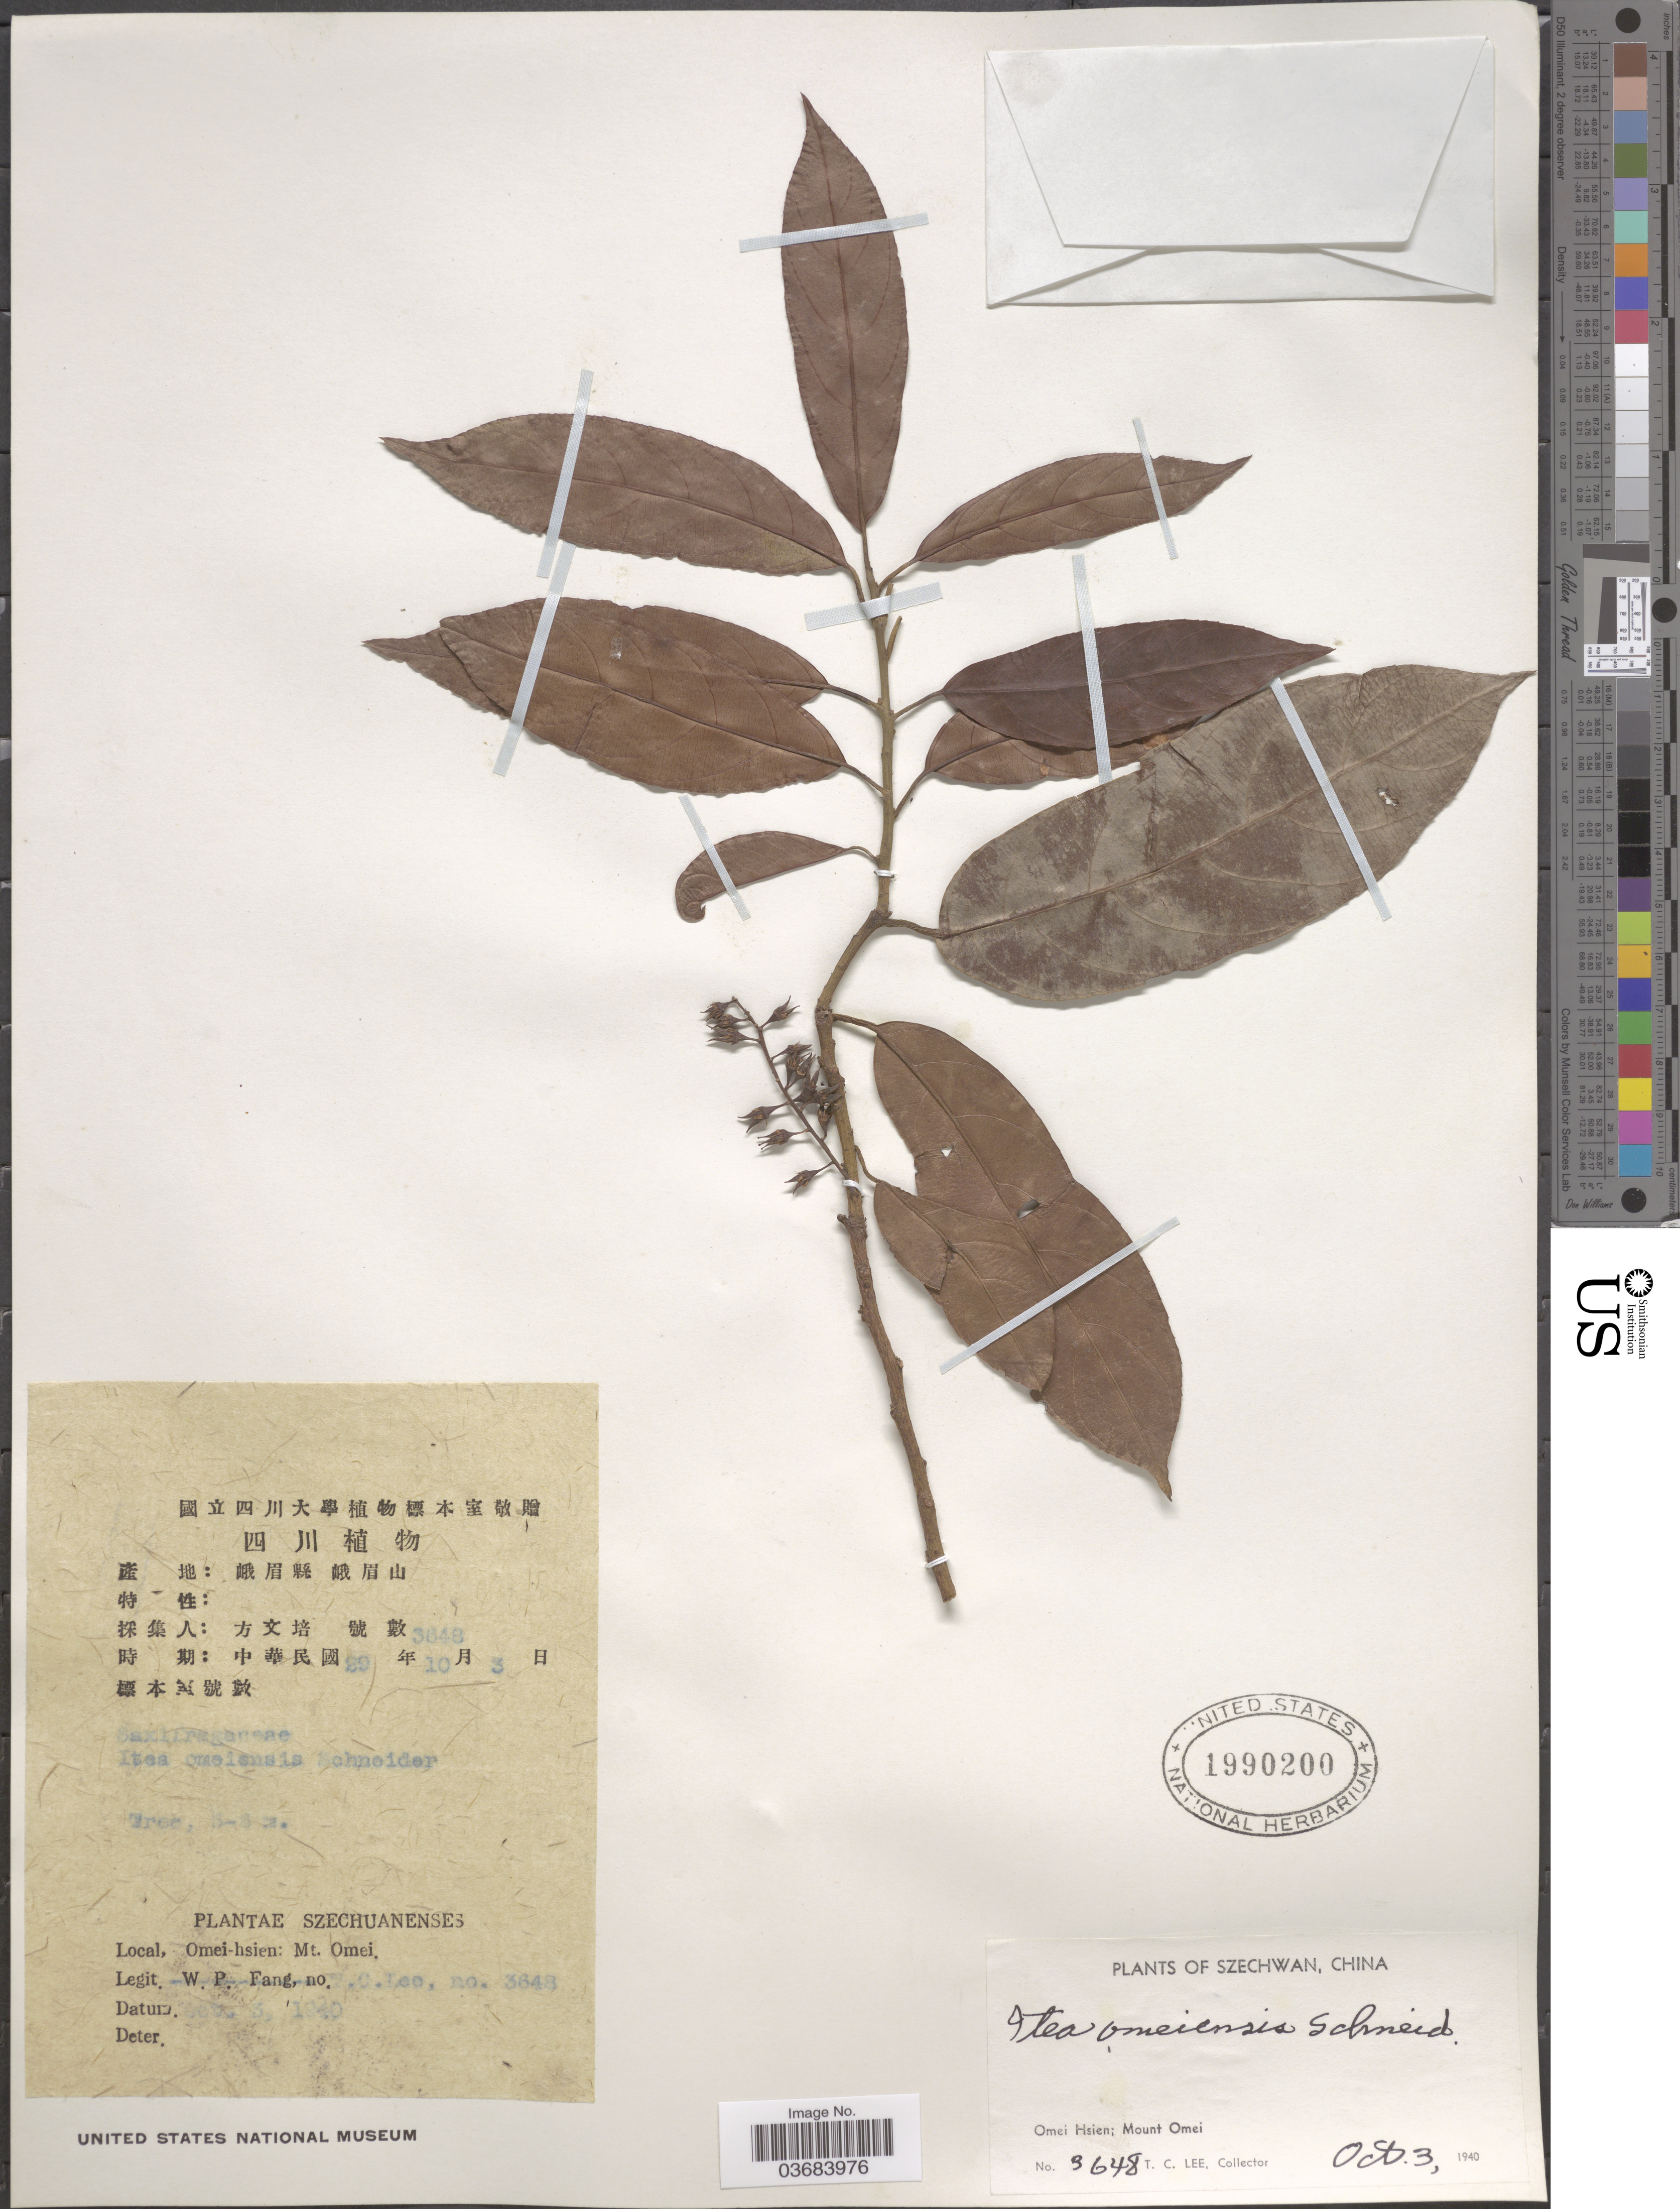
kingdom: Plantae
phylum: Tracheophyta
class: Magnoliopsida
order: Saxifragales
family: Iteaceae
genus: Itea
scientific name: Itea omeiensis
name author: C.K. Schneid.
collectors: T. Lee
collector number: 3648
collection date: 1940-10-03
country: China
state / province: Sichuan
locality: Szechwan. Omei Hsien: Mount Omei.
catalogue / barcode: US 1990200